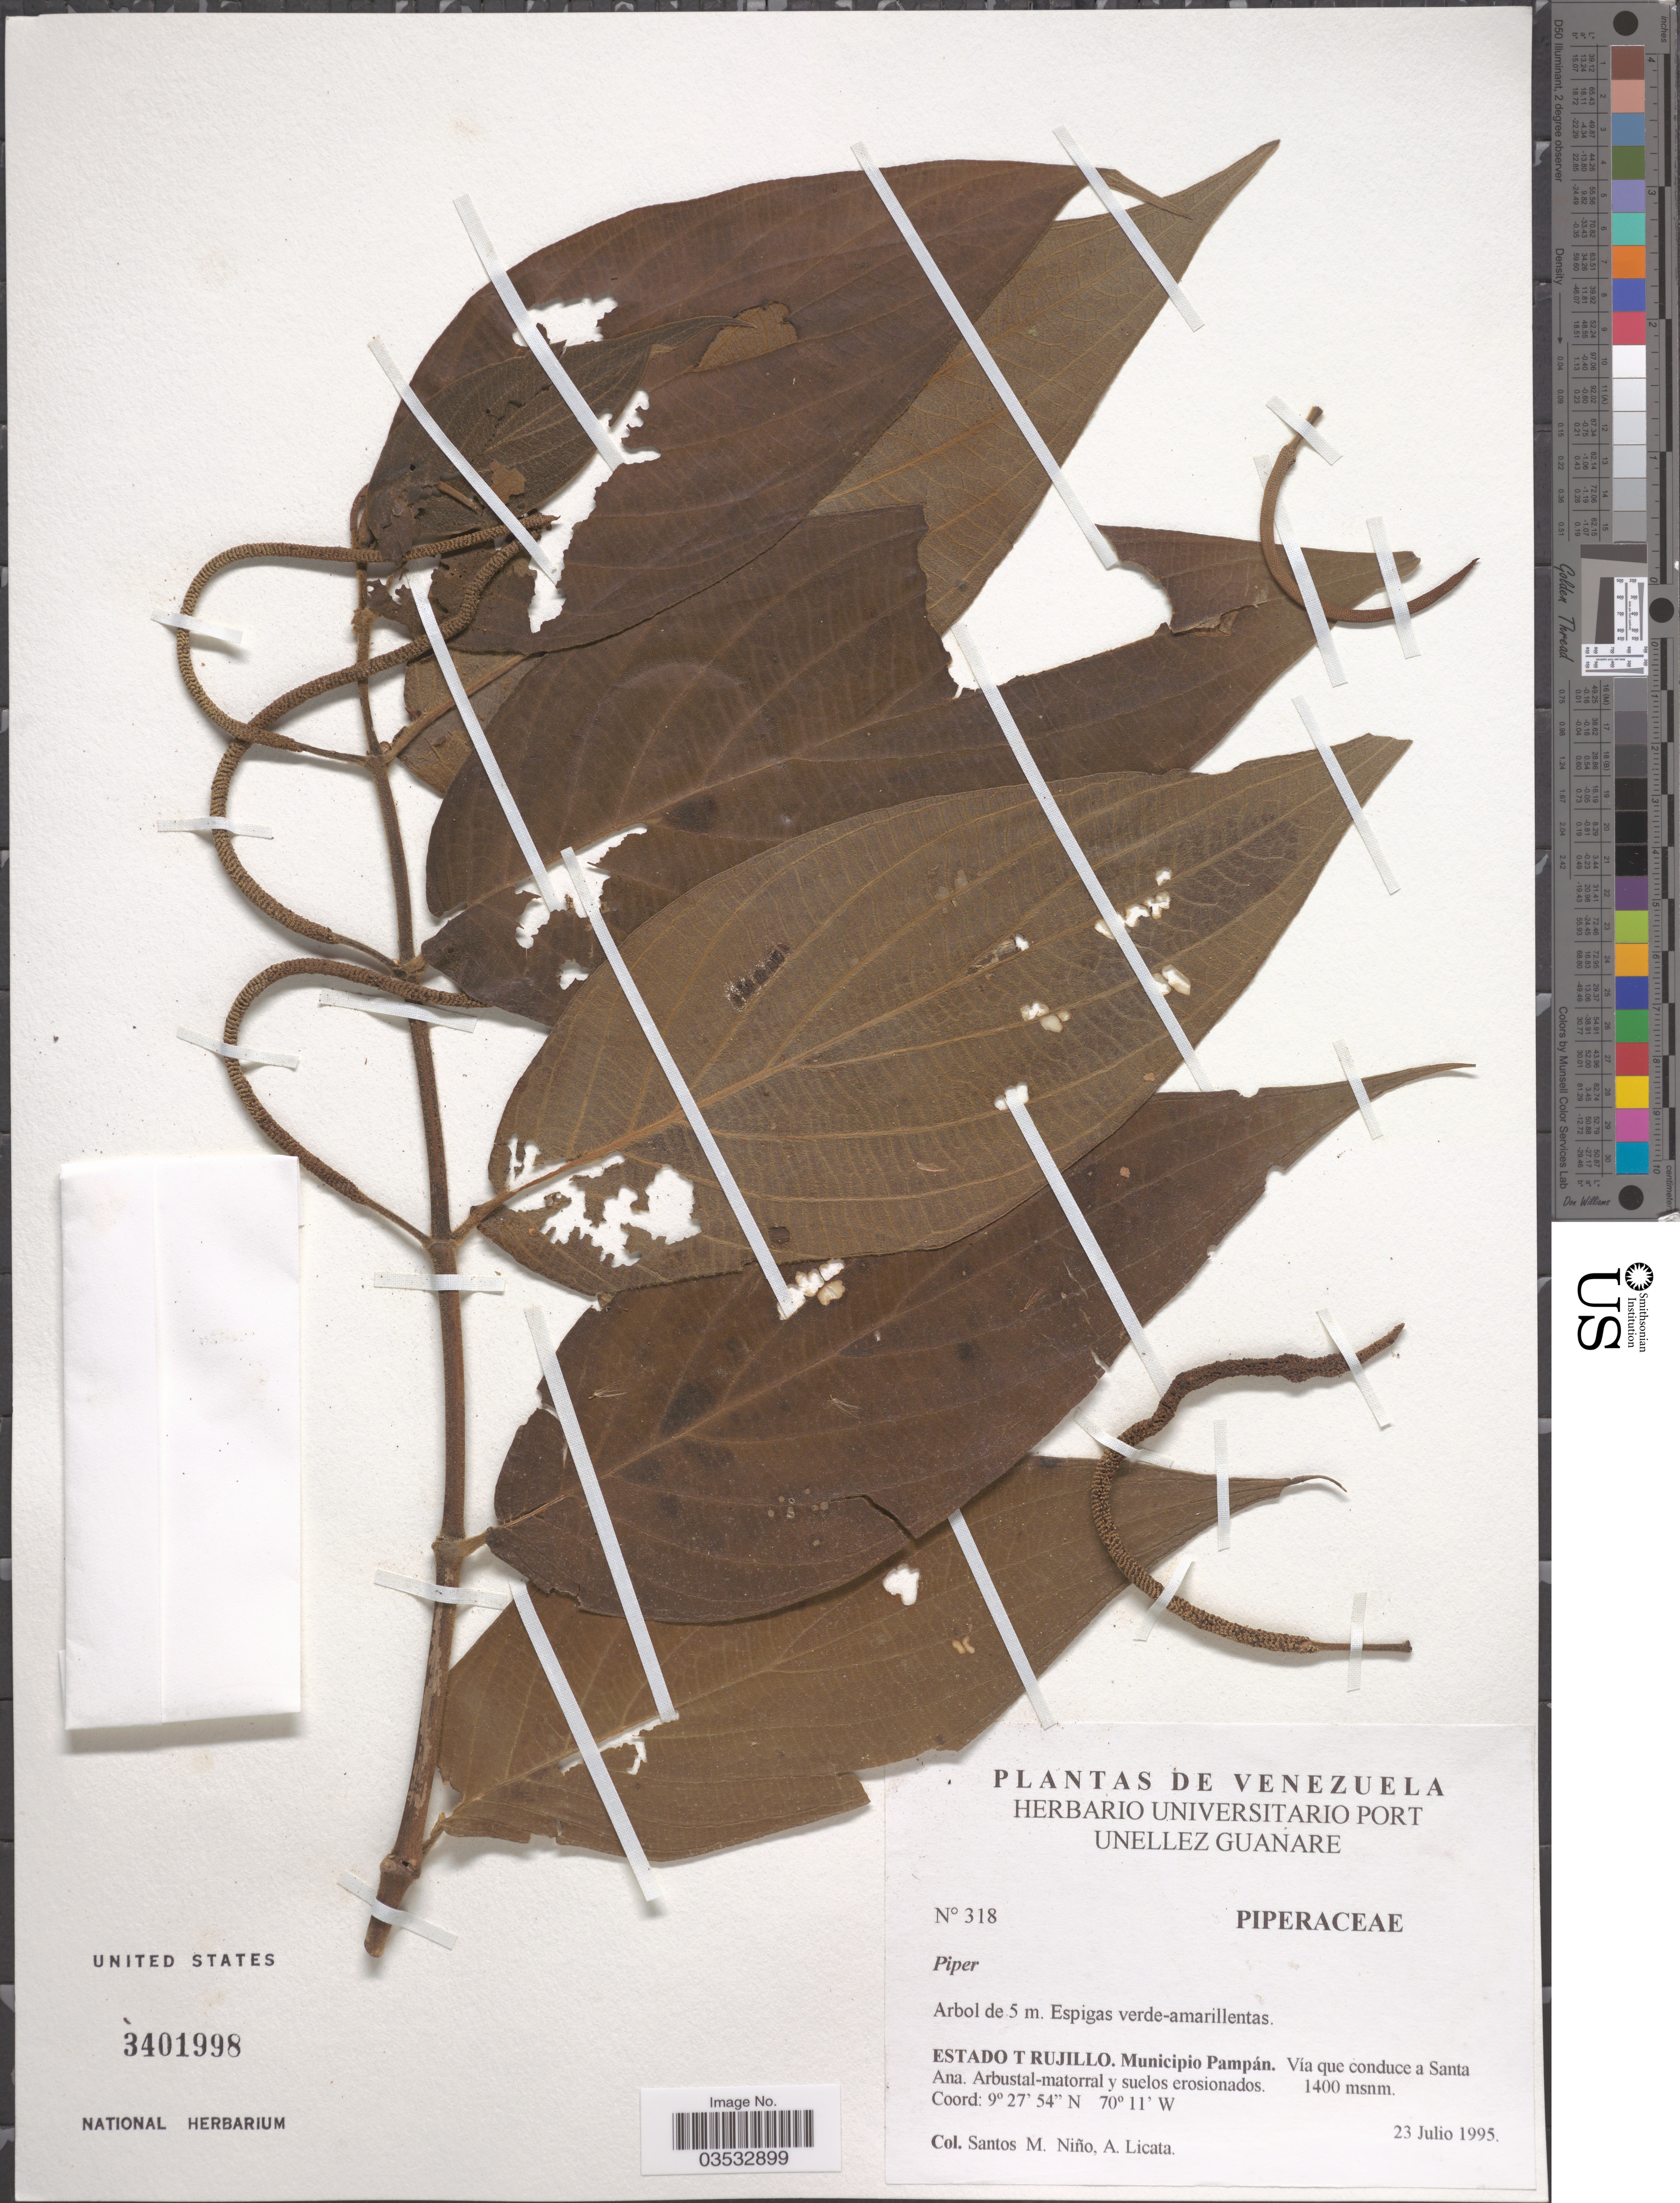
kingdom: Plantae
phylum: Tracheophyta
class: Magnoliopsida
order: Piperales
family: Piperaceae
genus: Piper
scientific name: Piper sp.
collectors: S. M. Niño & A. Licata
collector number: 318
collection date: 1995-07-23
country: Venezuela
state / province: Trujillo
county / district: Pampán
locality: Vía que conduce a Santa Ana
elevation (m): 1400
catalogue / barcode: US 3401998